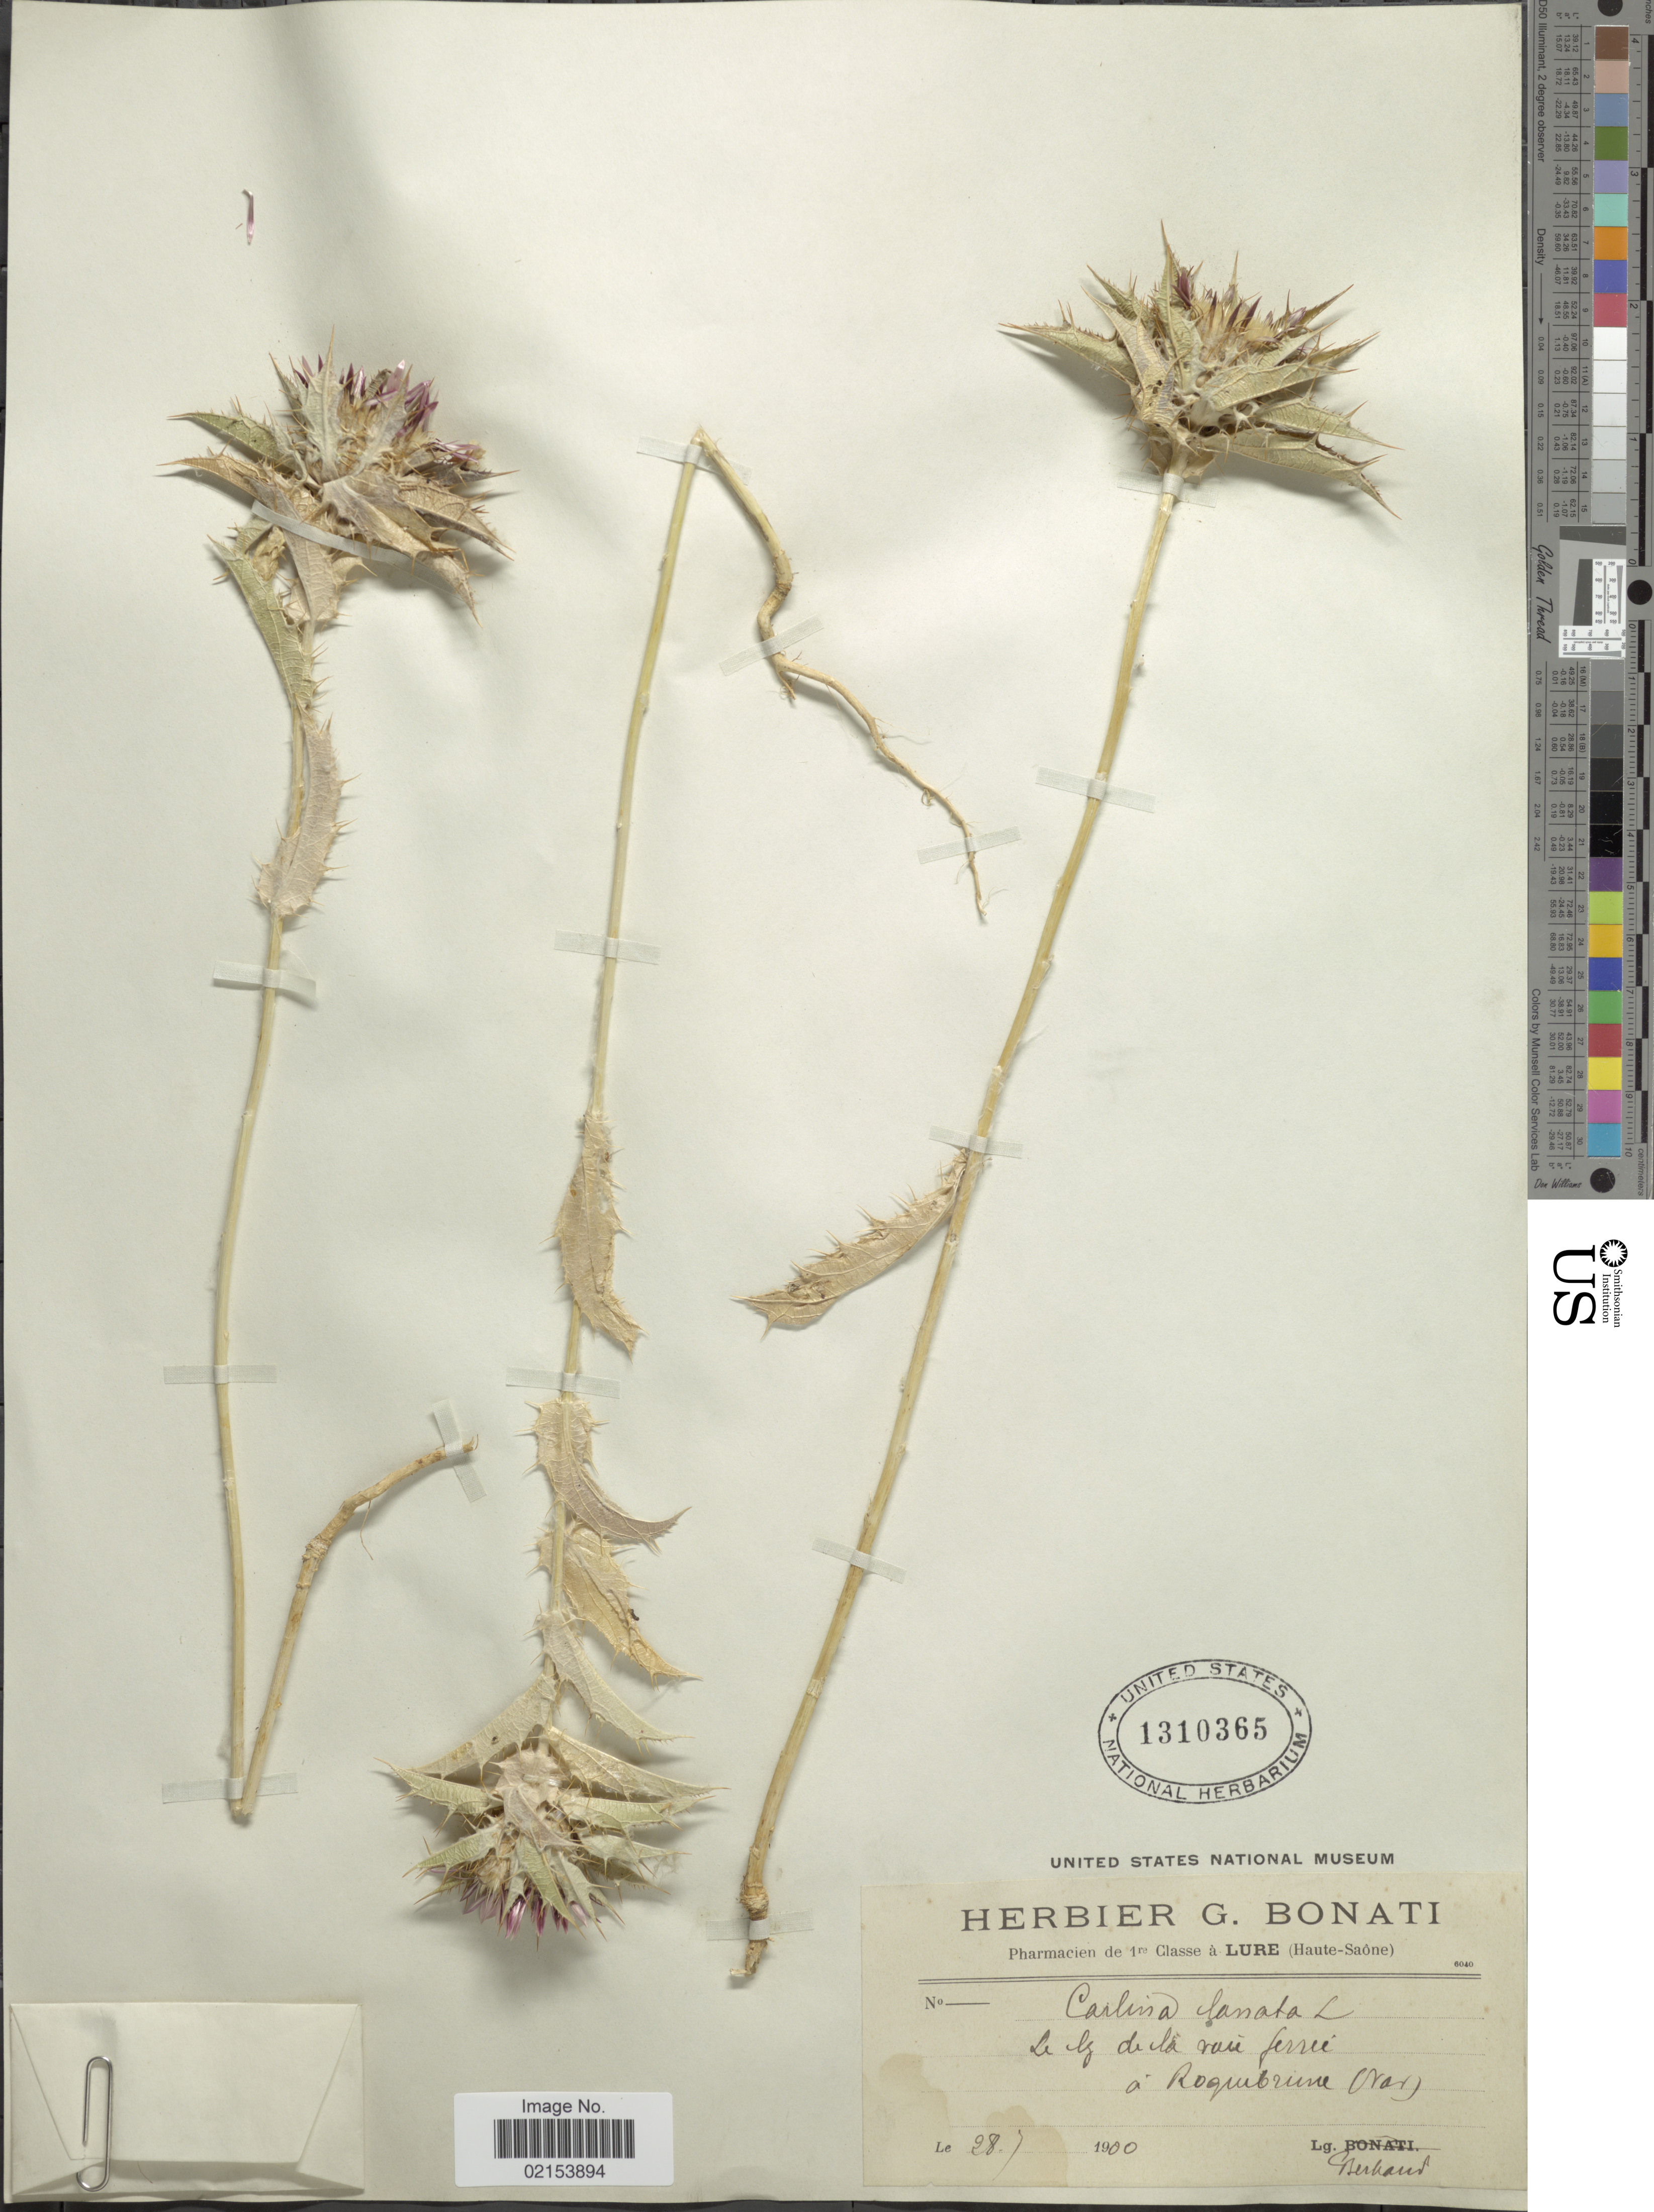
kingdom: Plantae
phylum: Tracheophyta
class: Magnoliopsida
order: Asterales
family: Asteraceae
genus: Carlina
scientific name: Carlina lanata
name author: L.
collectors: Berhaut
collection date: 1900-07-28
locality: A Roquibrune (Var) [interpreted]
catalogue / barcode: US 1310365